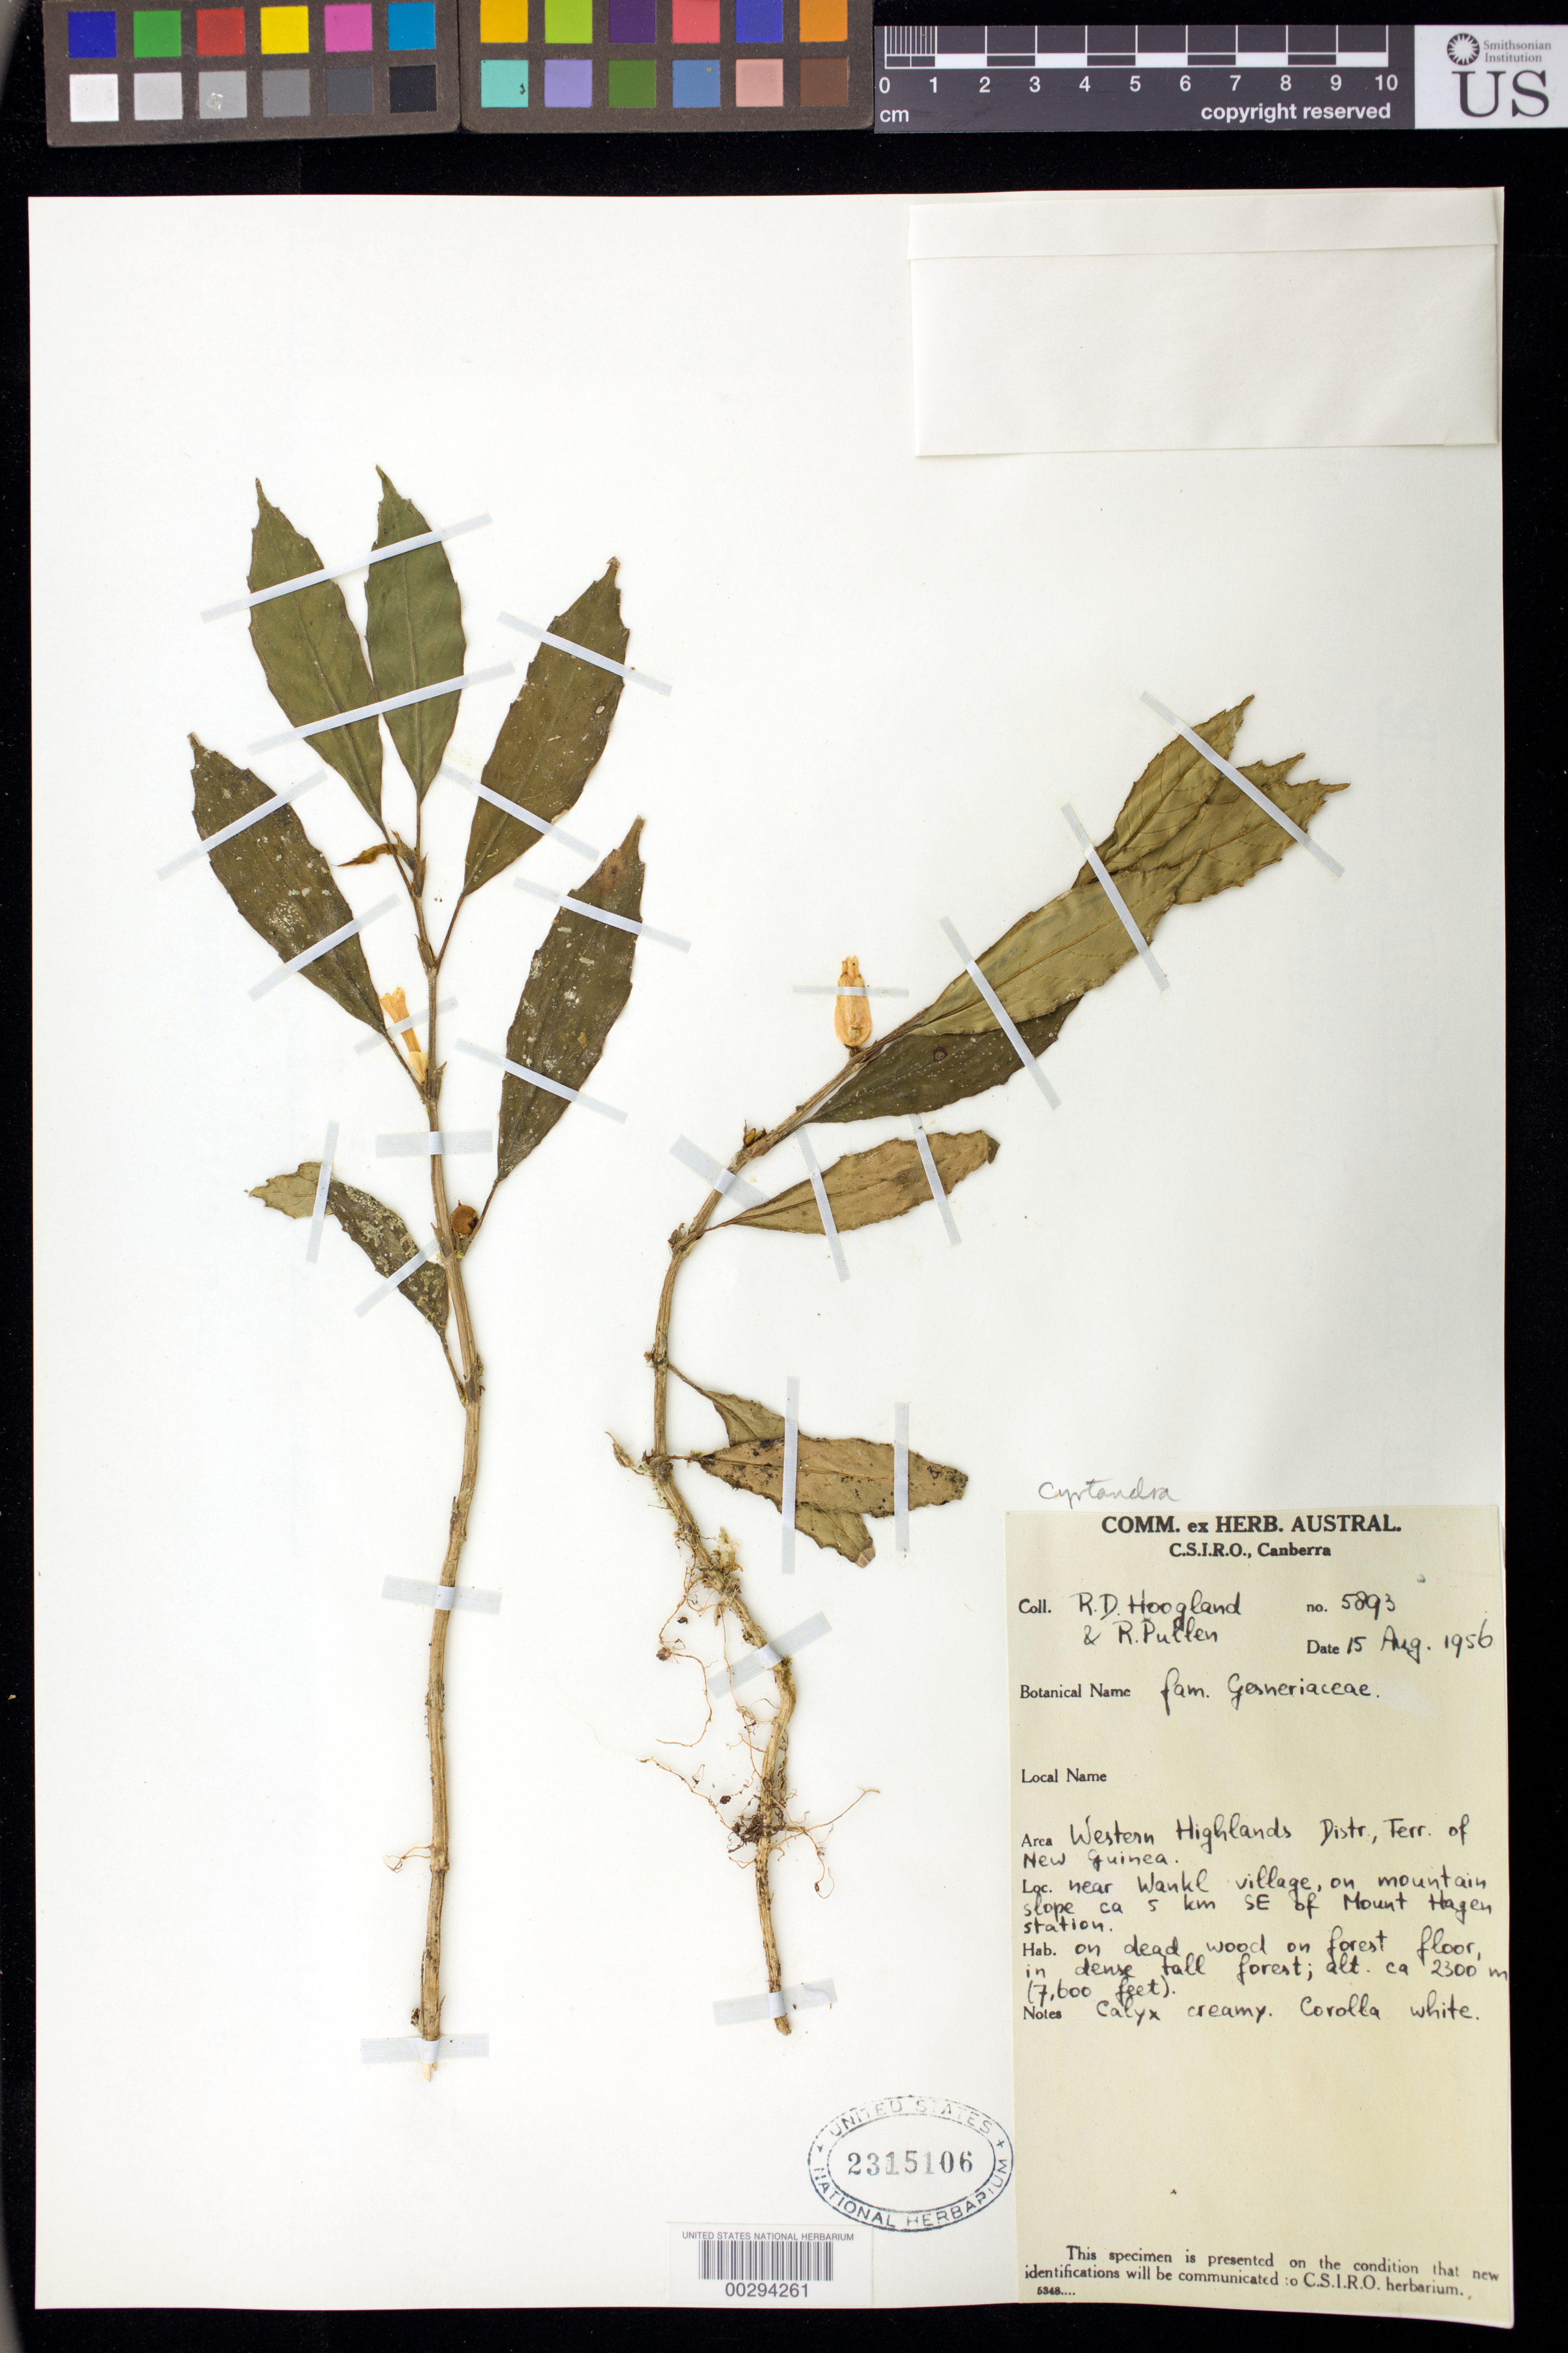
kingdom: Plantae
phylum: Tracheophyta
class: Magnoliopsida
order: Lamiales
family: Gesneriaceae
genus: Cyrtandra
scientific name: Cyrtandra sp.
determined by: Burtt, B. L.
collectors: R. D. Hoogland & R. Pullen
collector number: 5893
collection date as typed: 15 Aug 1956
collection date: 1956-08-15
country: Papua New Guinea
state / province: Western Highlands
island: New Guinea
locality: Western highlands dist., Near wankl village, on mountain slope ca 5 km se of mount hagen station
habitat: On dead wood on forest floor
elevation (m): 2300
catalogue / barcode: US 2315106